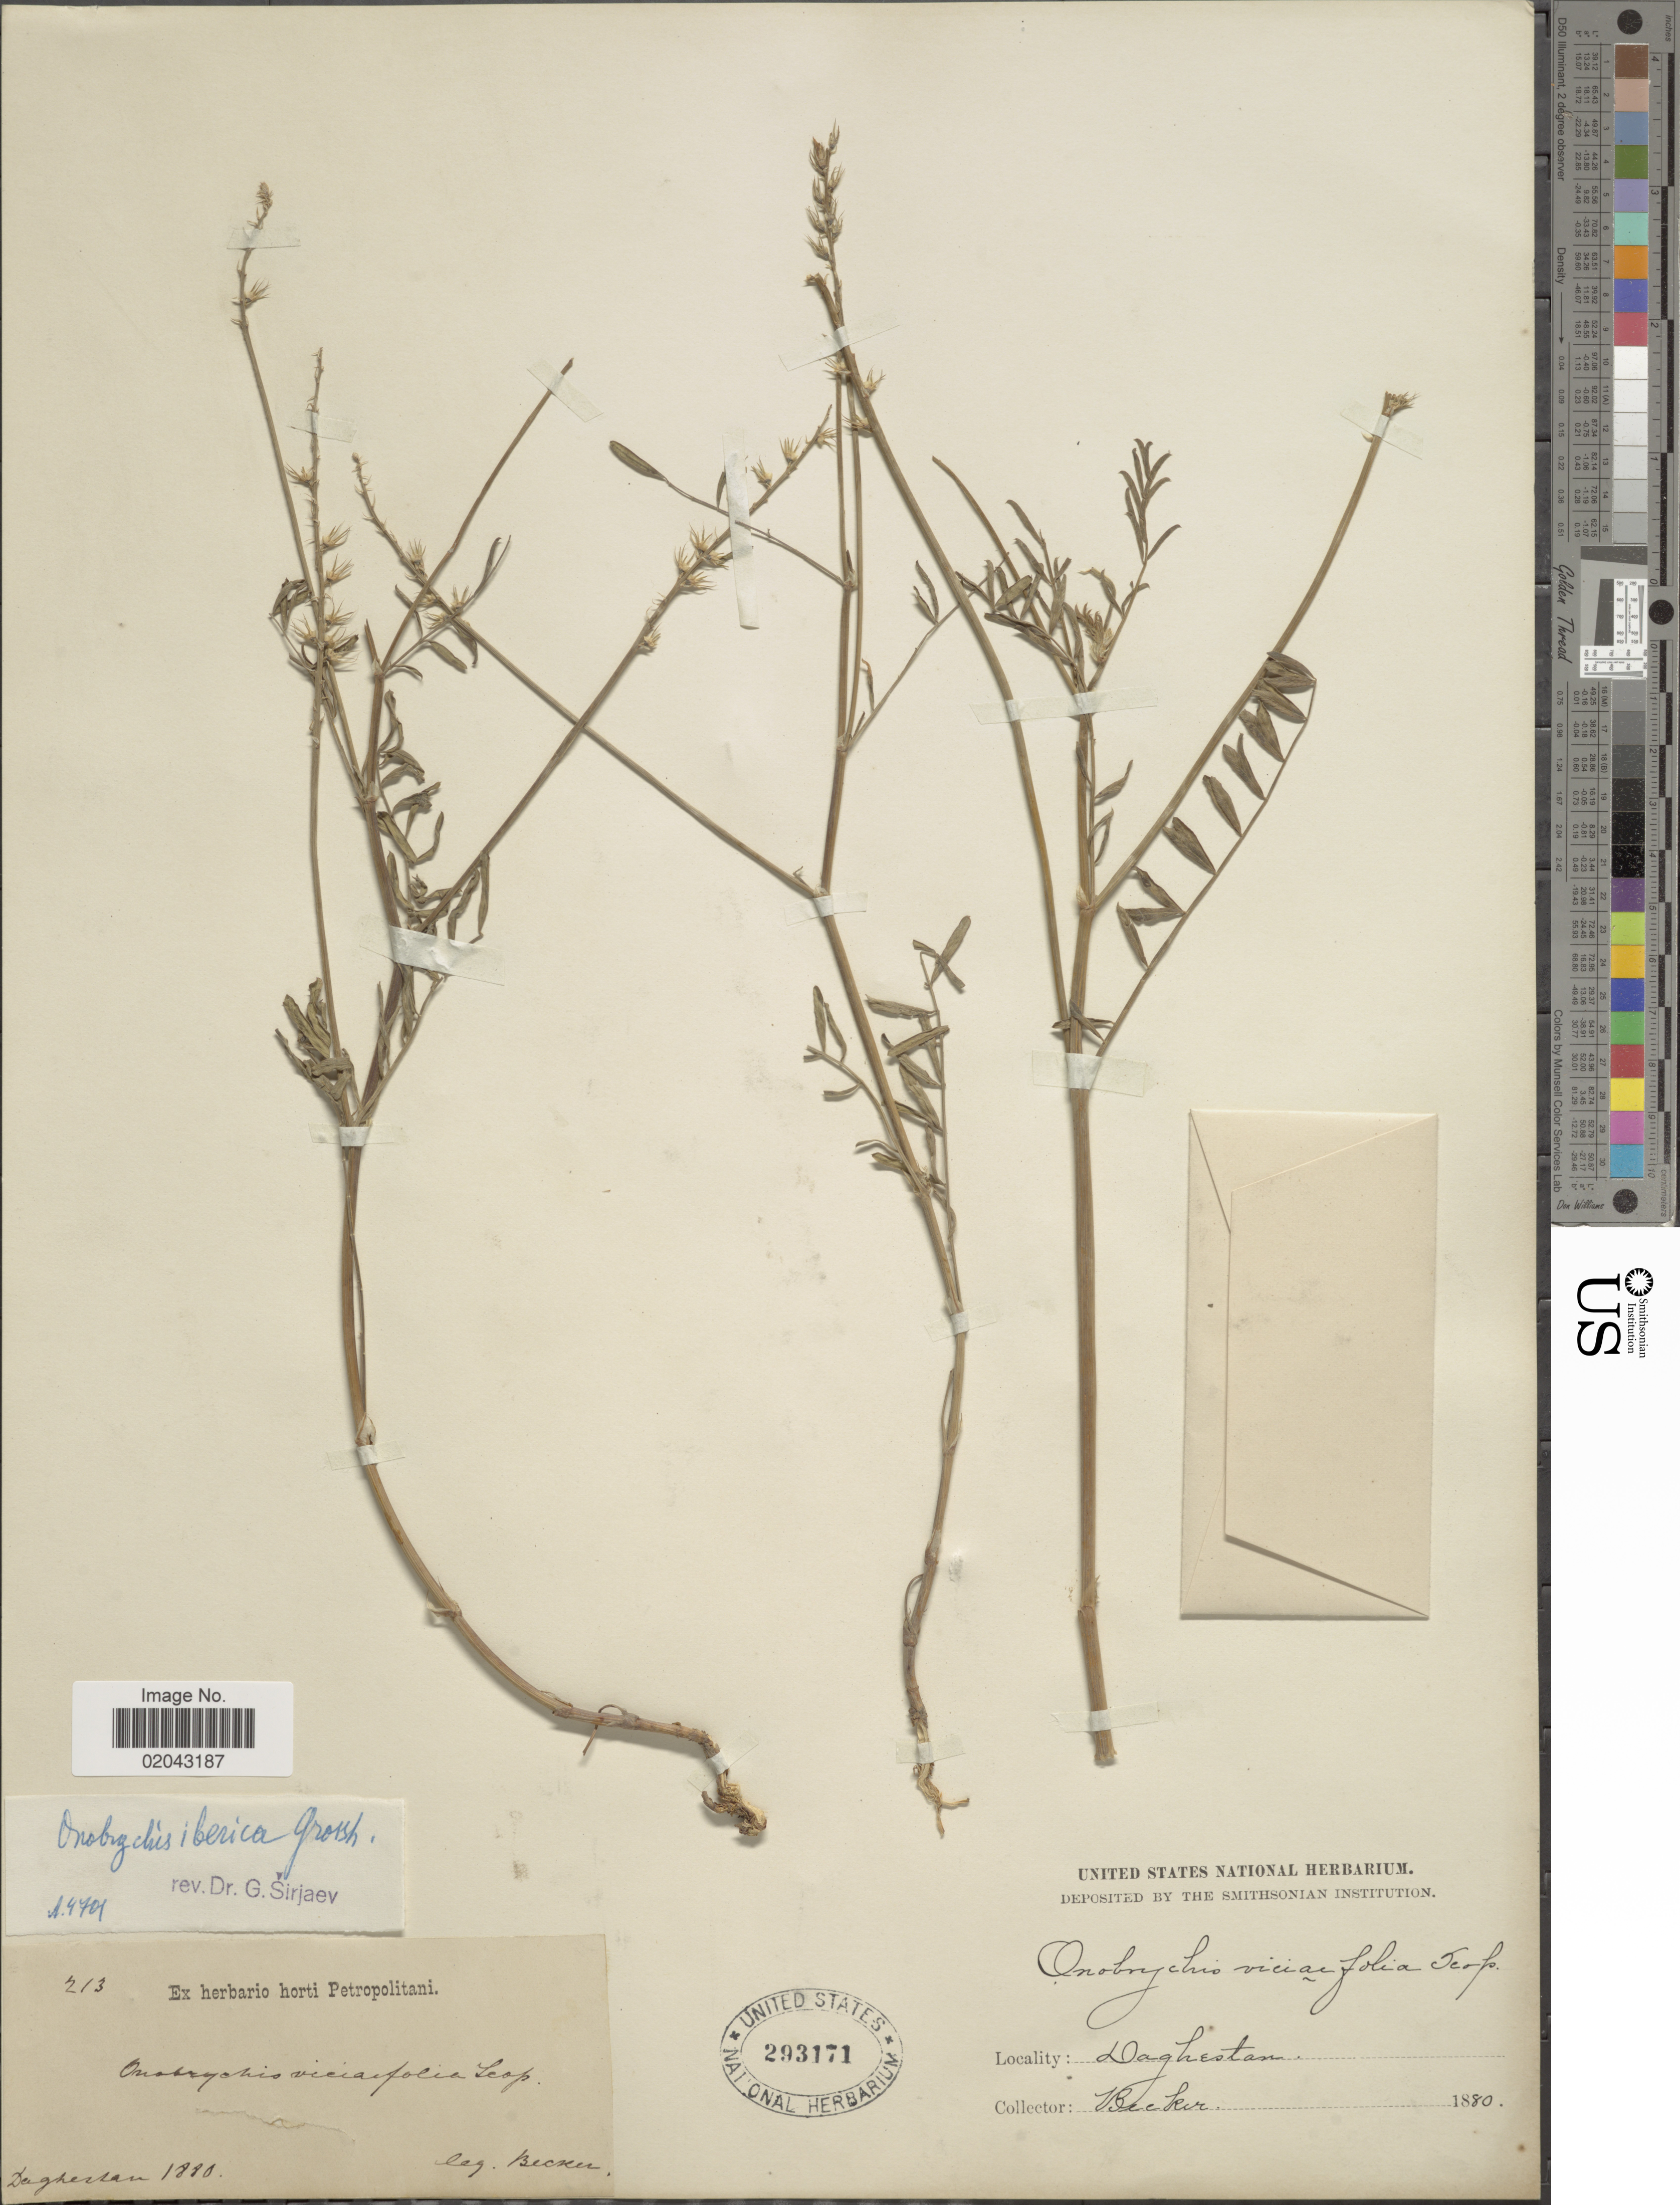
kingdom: Plantae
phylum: Tracheophyta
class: Magnoliopsida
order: Fabales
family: Fabaceae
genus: Onobrychis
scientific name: Onobrychis iberica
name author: Grossh.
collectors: -. Becker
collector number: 213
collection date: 1880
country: Russian Federation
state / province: Dagestan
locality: Daghestan.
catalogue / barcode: US 293171